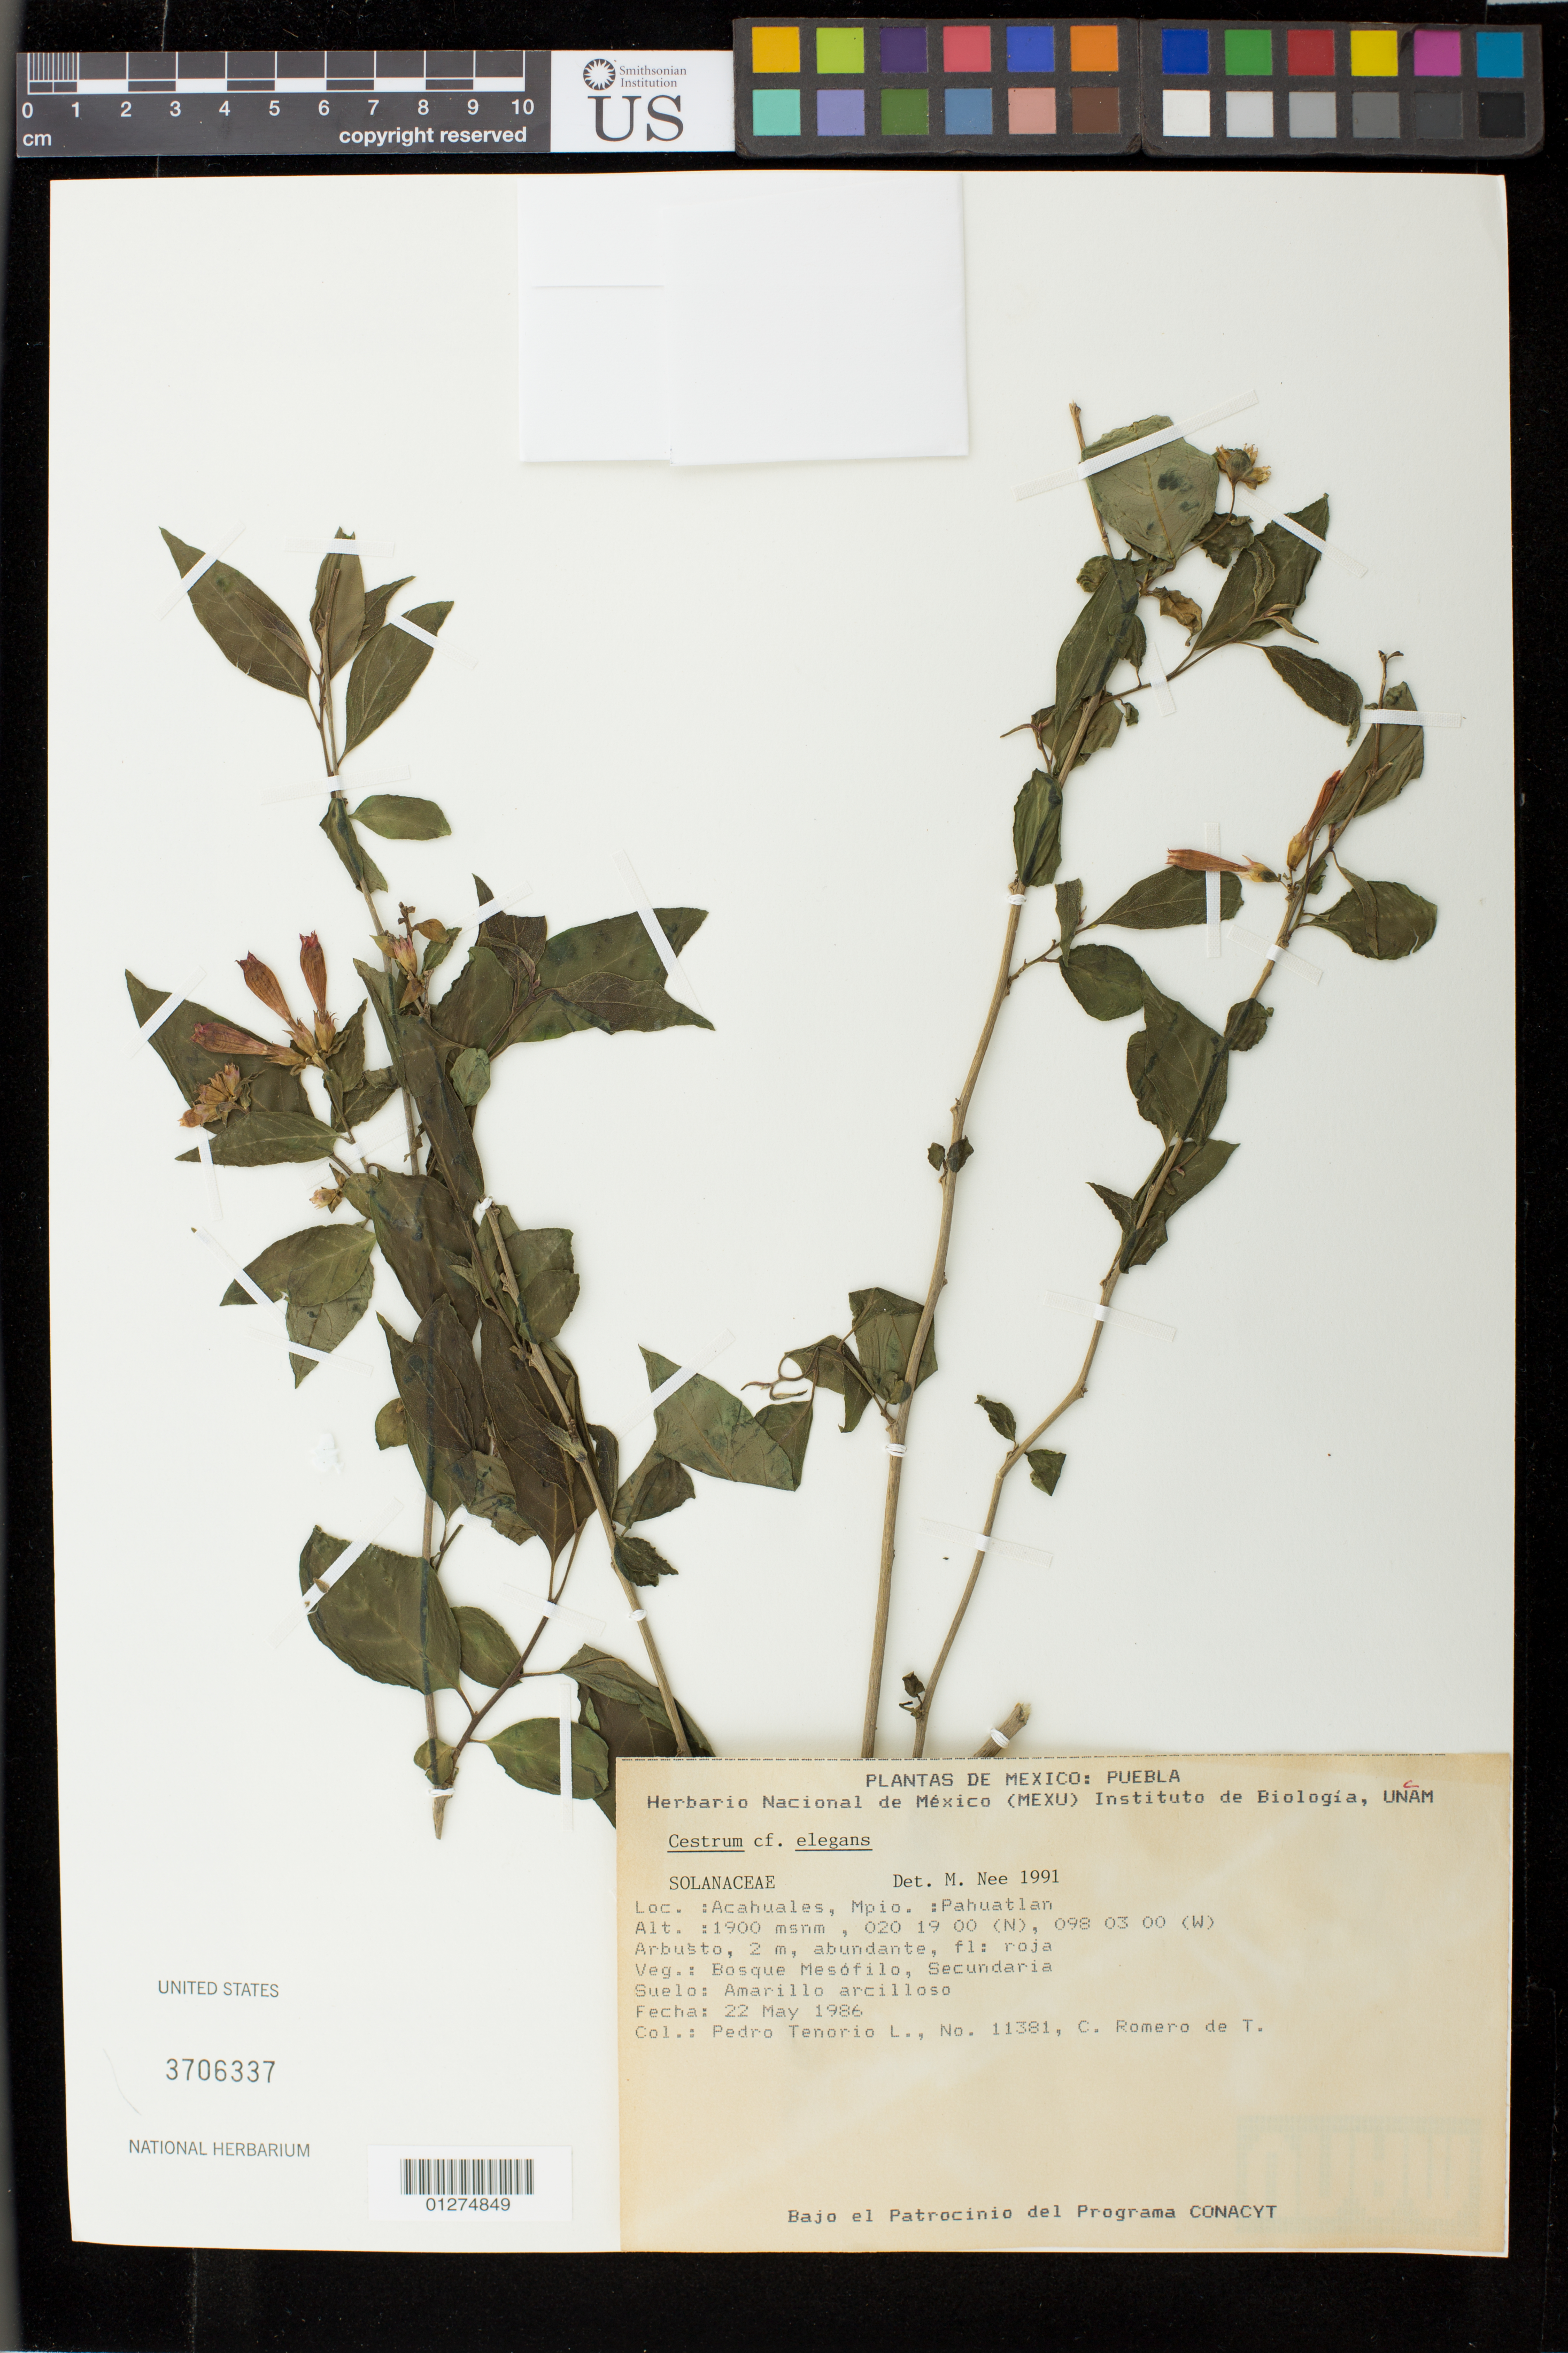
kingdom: Plantae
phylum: Tracheophyta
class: Magnoliopsida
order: Solanales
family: Solanaceae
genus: Cestrum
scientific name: Cestrum elegans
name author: (Brongn.) Schltdl.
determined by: Nee, M.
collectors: P. Tenorio L. & C. Romero de T.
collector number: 11381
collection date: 1986-05-22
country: Mexico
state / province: Puebla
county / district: Pahuatlán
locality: Acahuales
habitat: bosque mesofilo, secundaria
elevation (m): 1900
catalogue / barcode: US 3706337